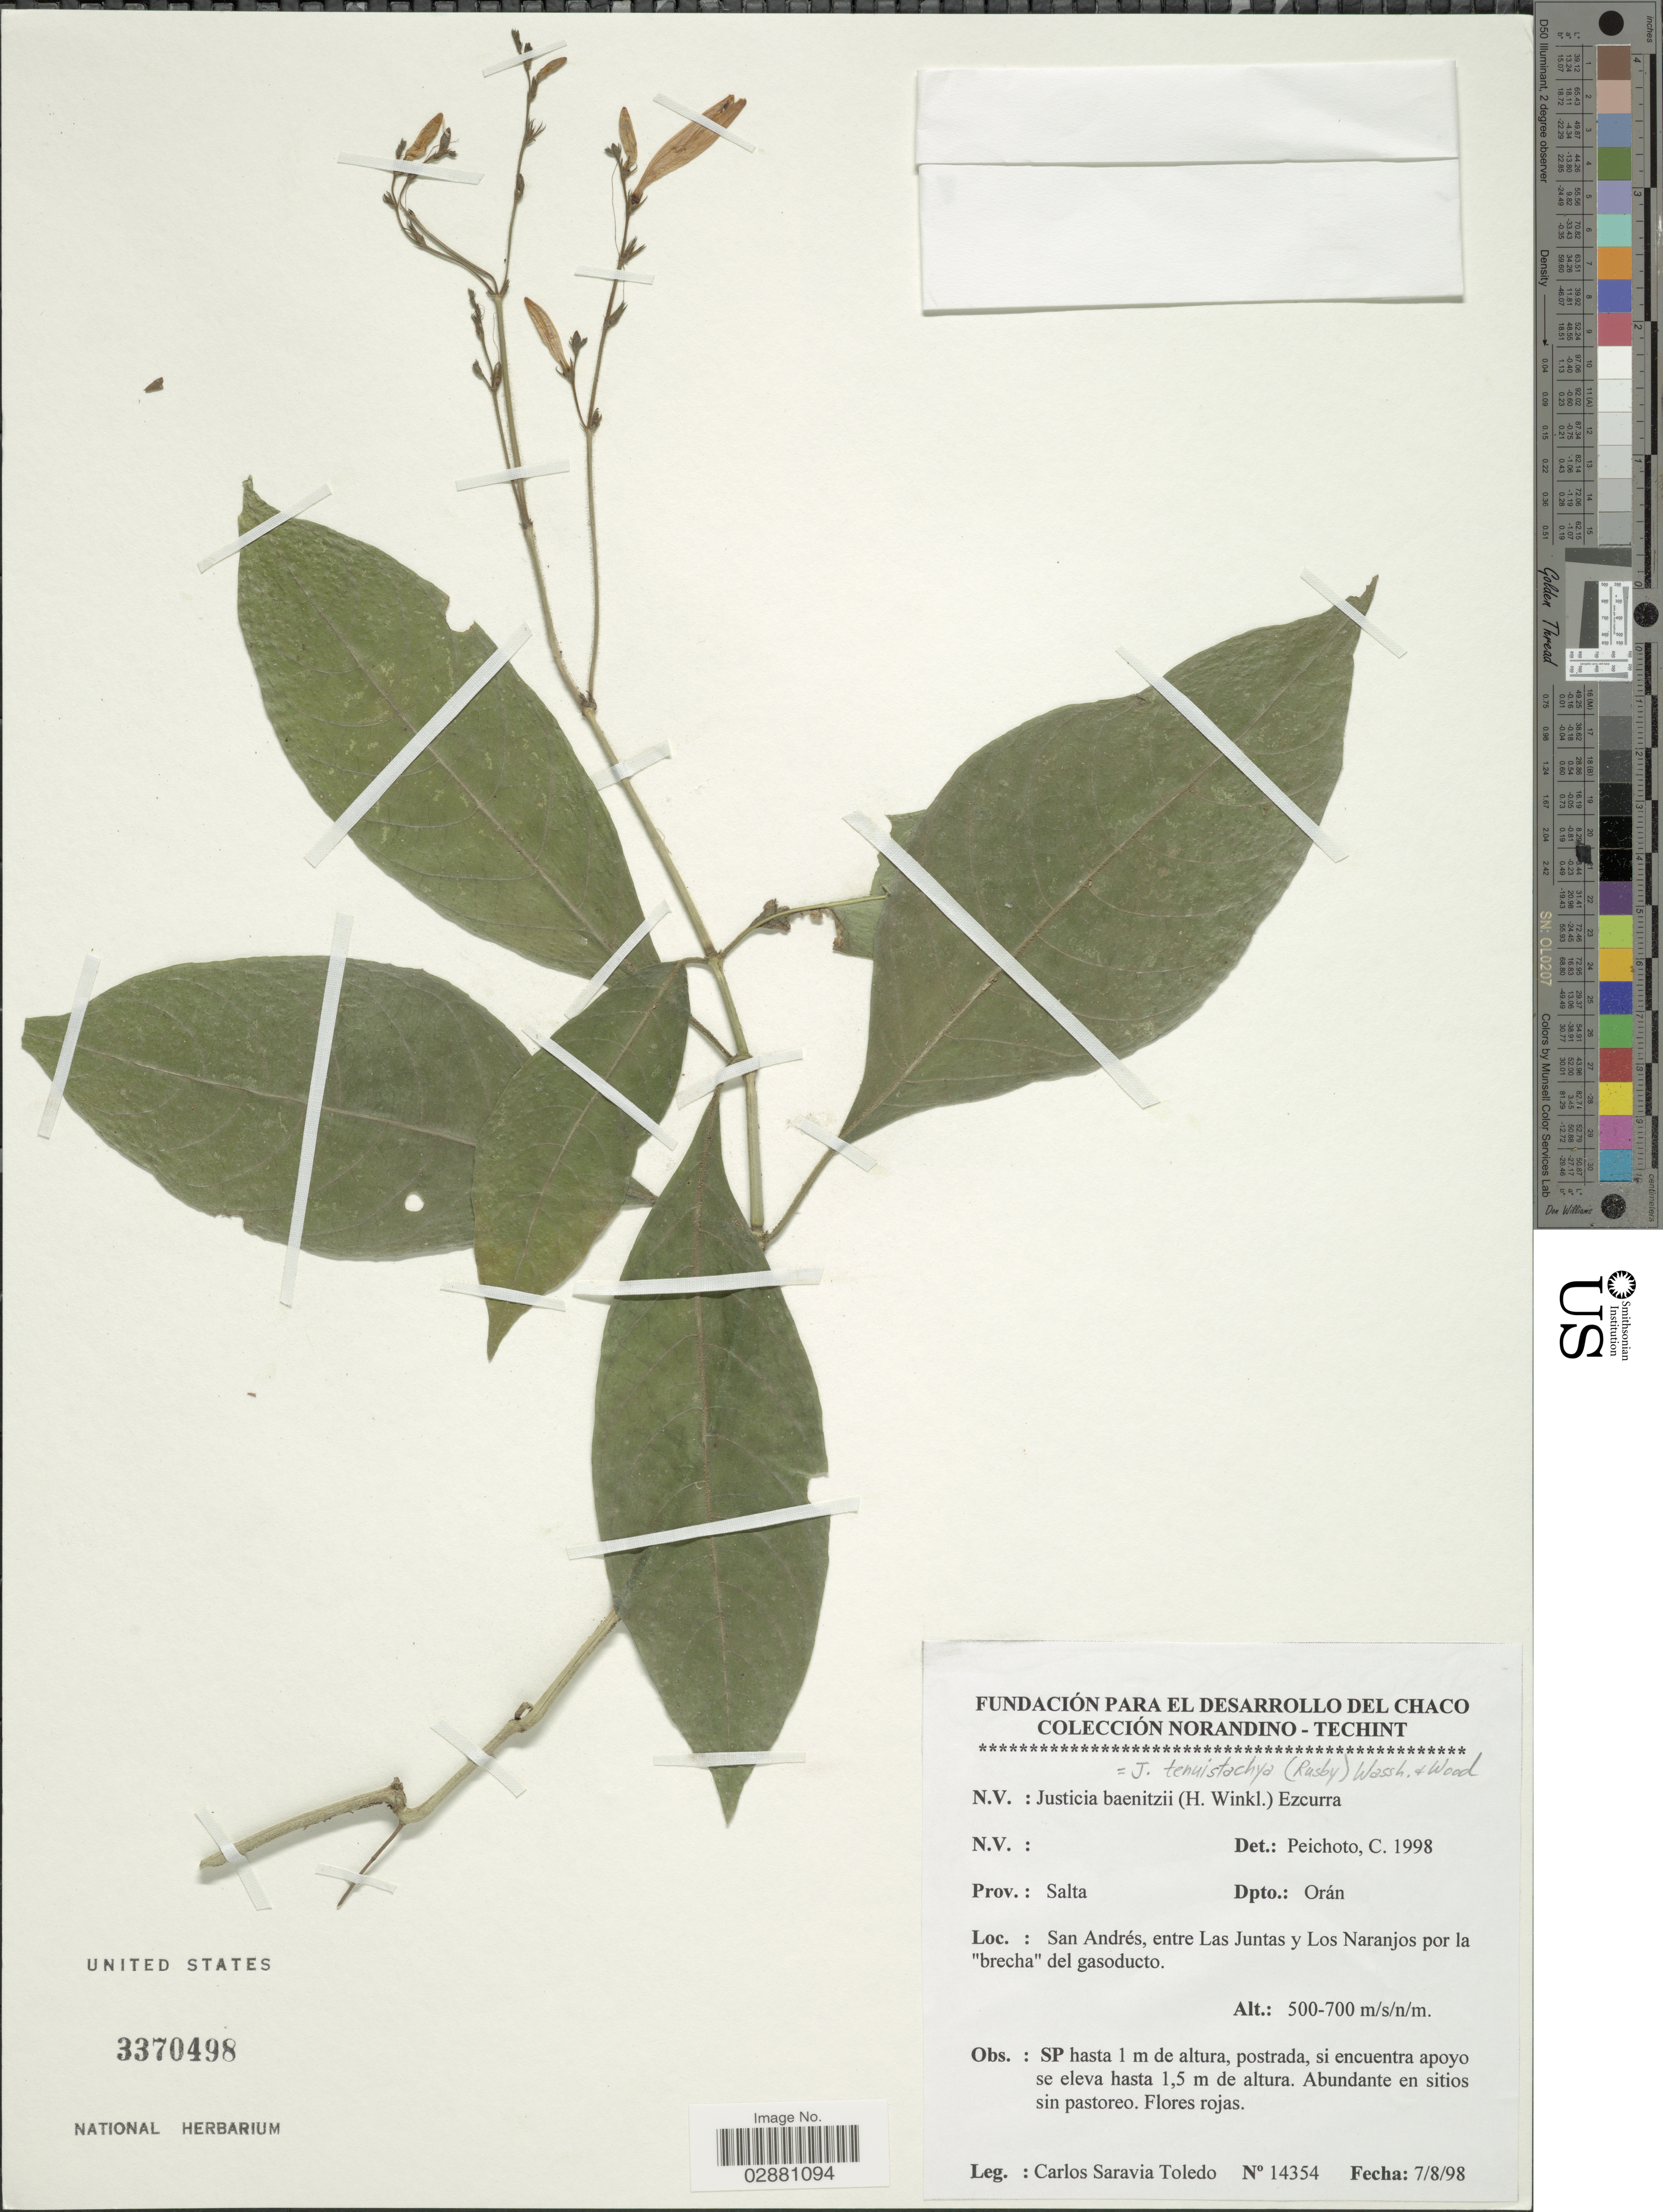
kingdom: Plantae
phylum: Tracheophyta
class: Magnoliopsida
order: Lamiales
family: Acanthaceae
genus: Justicia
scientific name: Justicia tenuistachys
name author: (Rusby) Wassh. & J.R.I. Wood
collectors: C. Saravia T.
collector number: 14354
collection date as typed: Transcribed d/m/y: 7/8/98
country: Argentina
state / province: Salta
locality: Prov.: Salta. Dpto.: Orán. San Andrés, entre Las Juntas y Los Naranjos por la "brecha" del gasoducto.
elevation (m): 500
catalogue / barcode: US 3370498